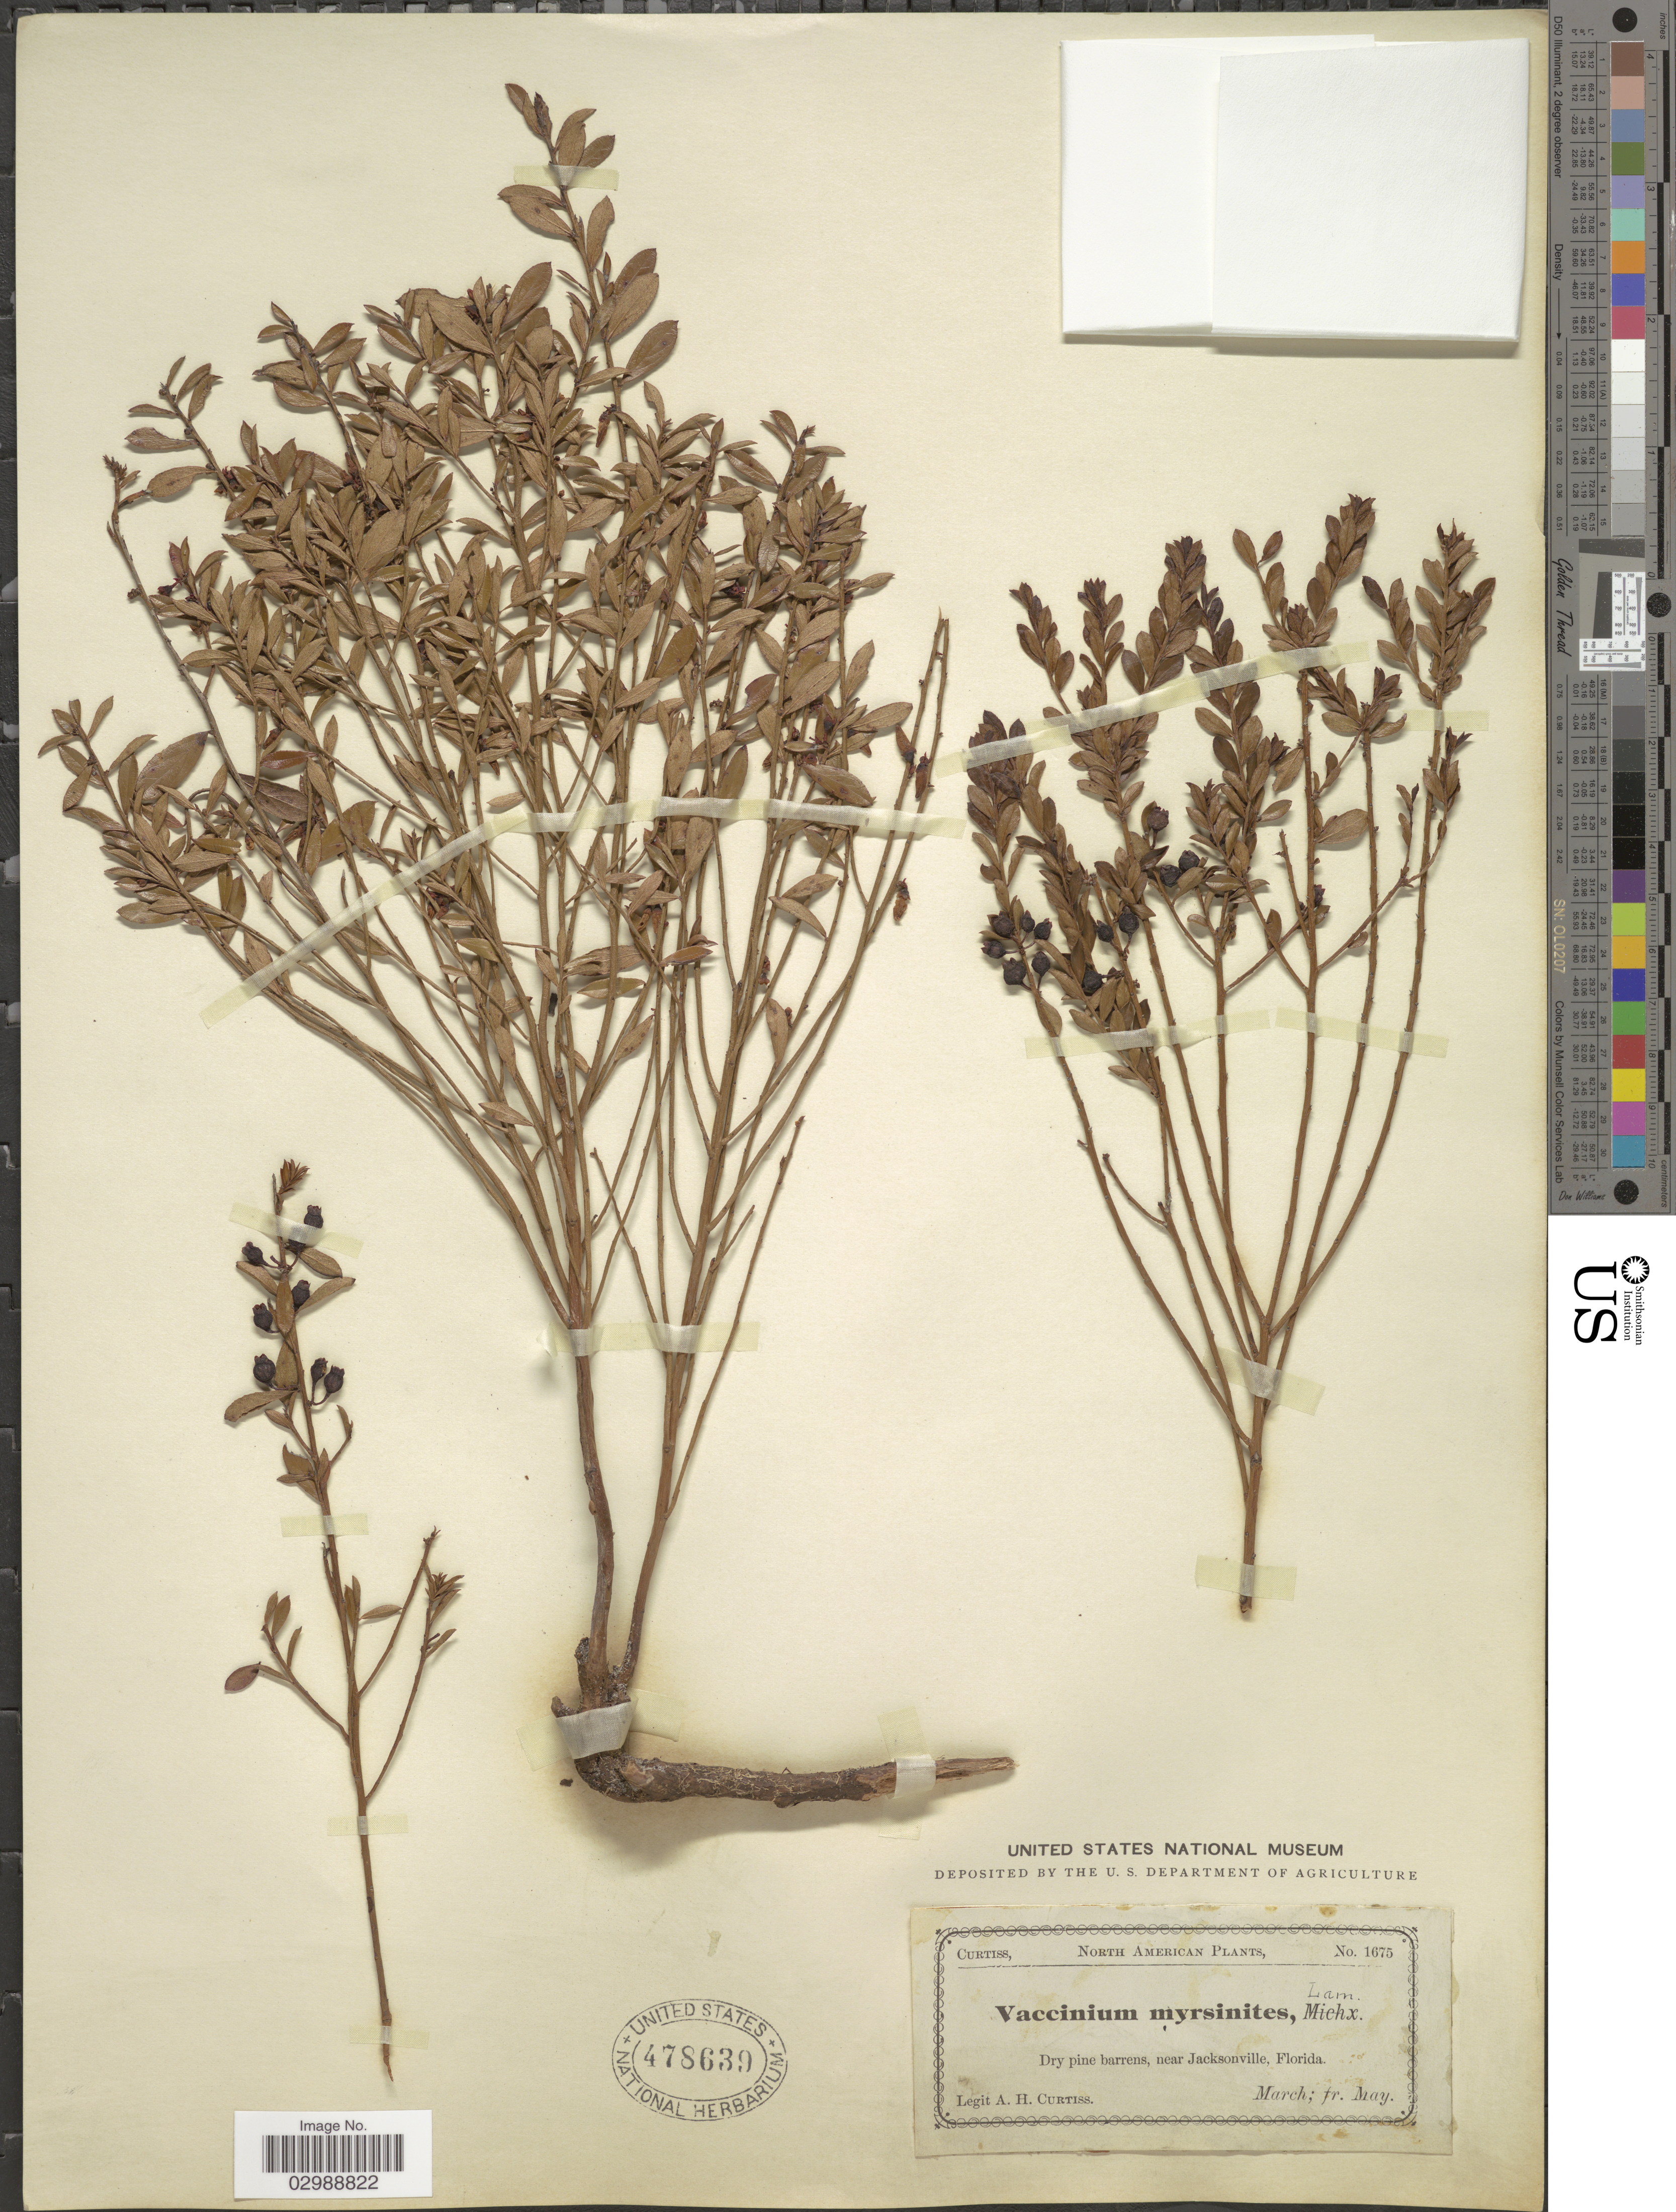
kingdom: Plantae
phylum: Tracheophyta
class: Magnoliopsida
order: Ericales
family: Ericaceae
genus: Vaccinium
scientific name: Vaccinium nitidum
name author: Andrews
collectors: A. H. Curtiss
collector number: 1675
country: United States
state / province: Florida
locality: Near Jacksonville.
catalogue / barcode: US 478639